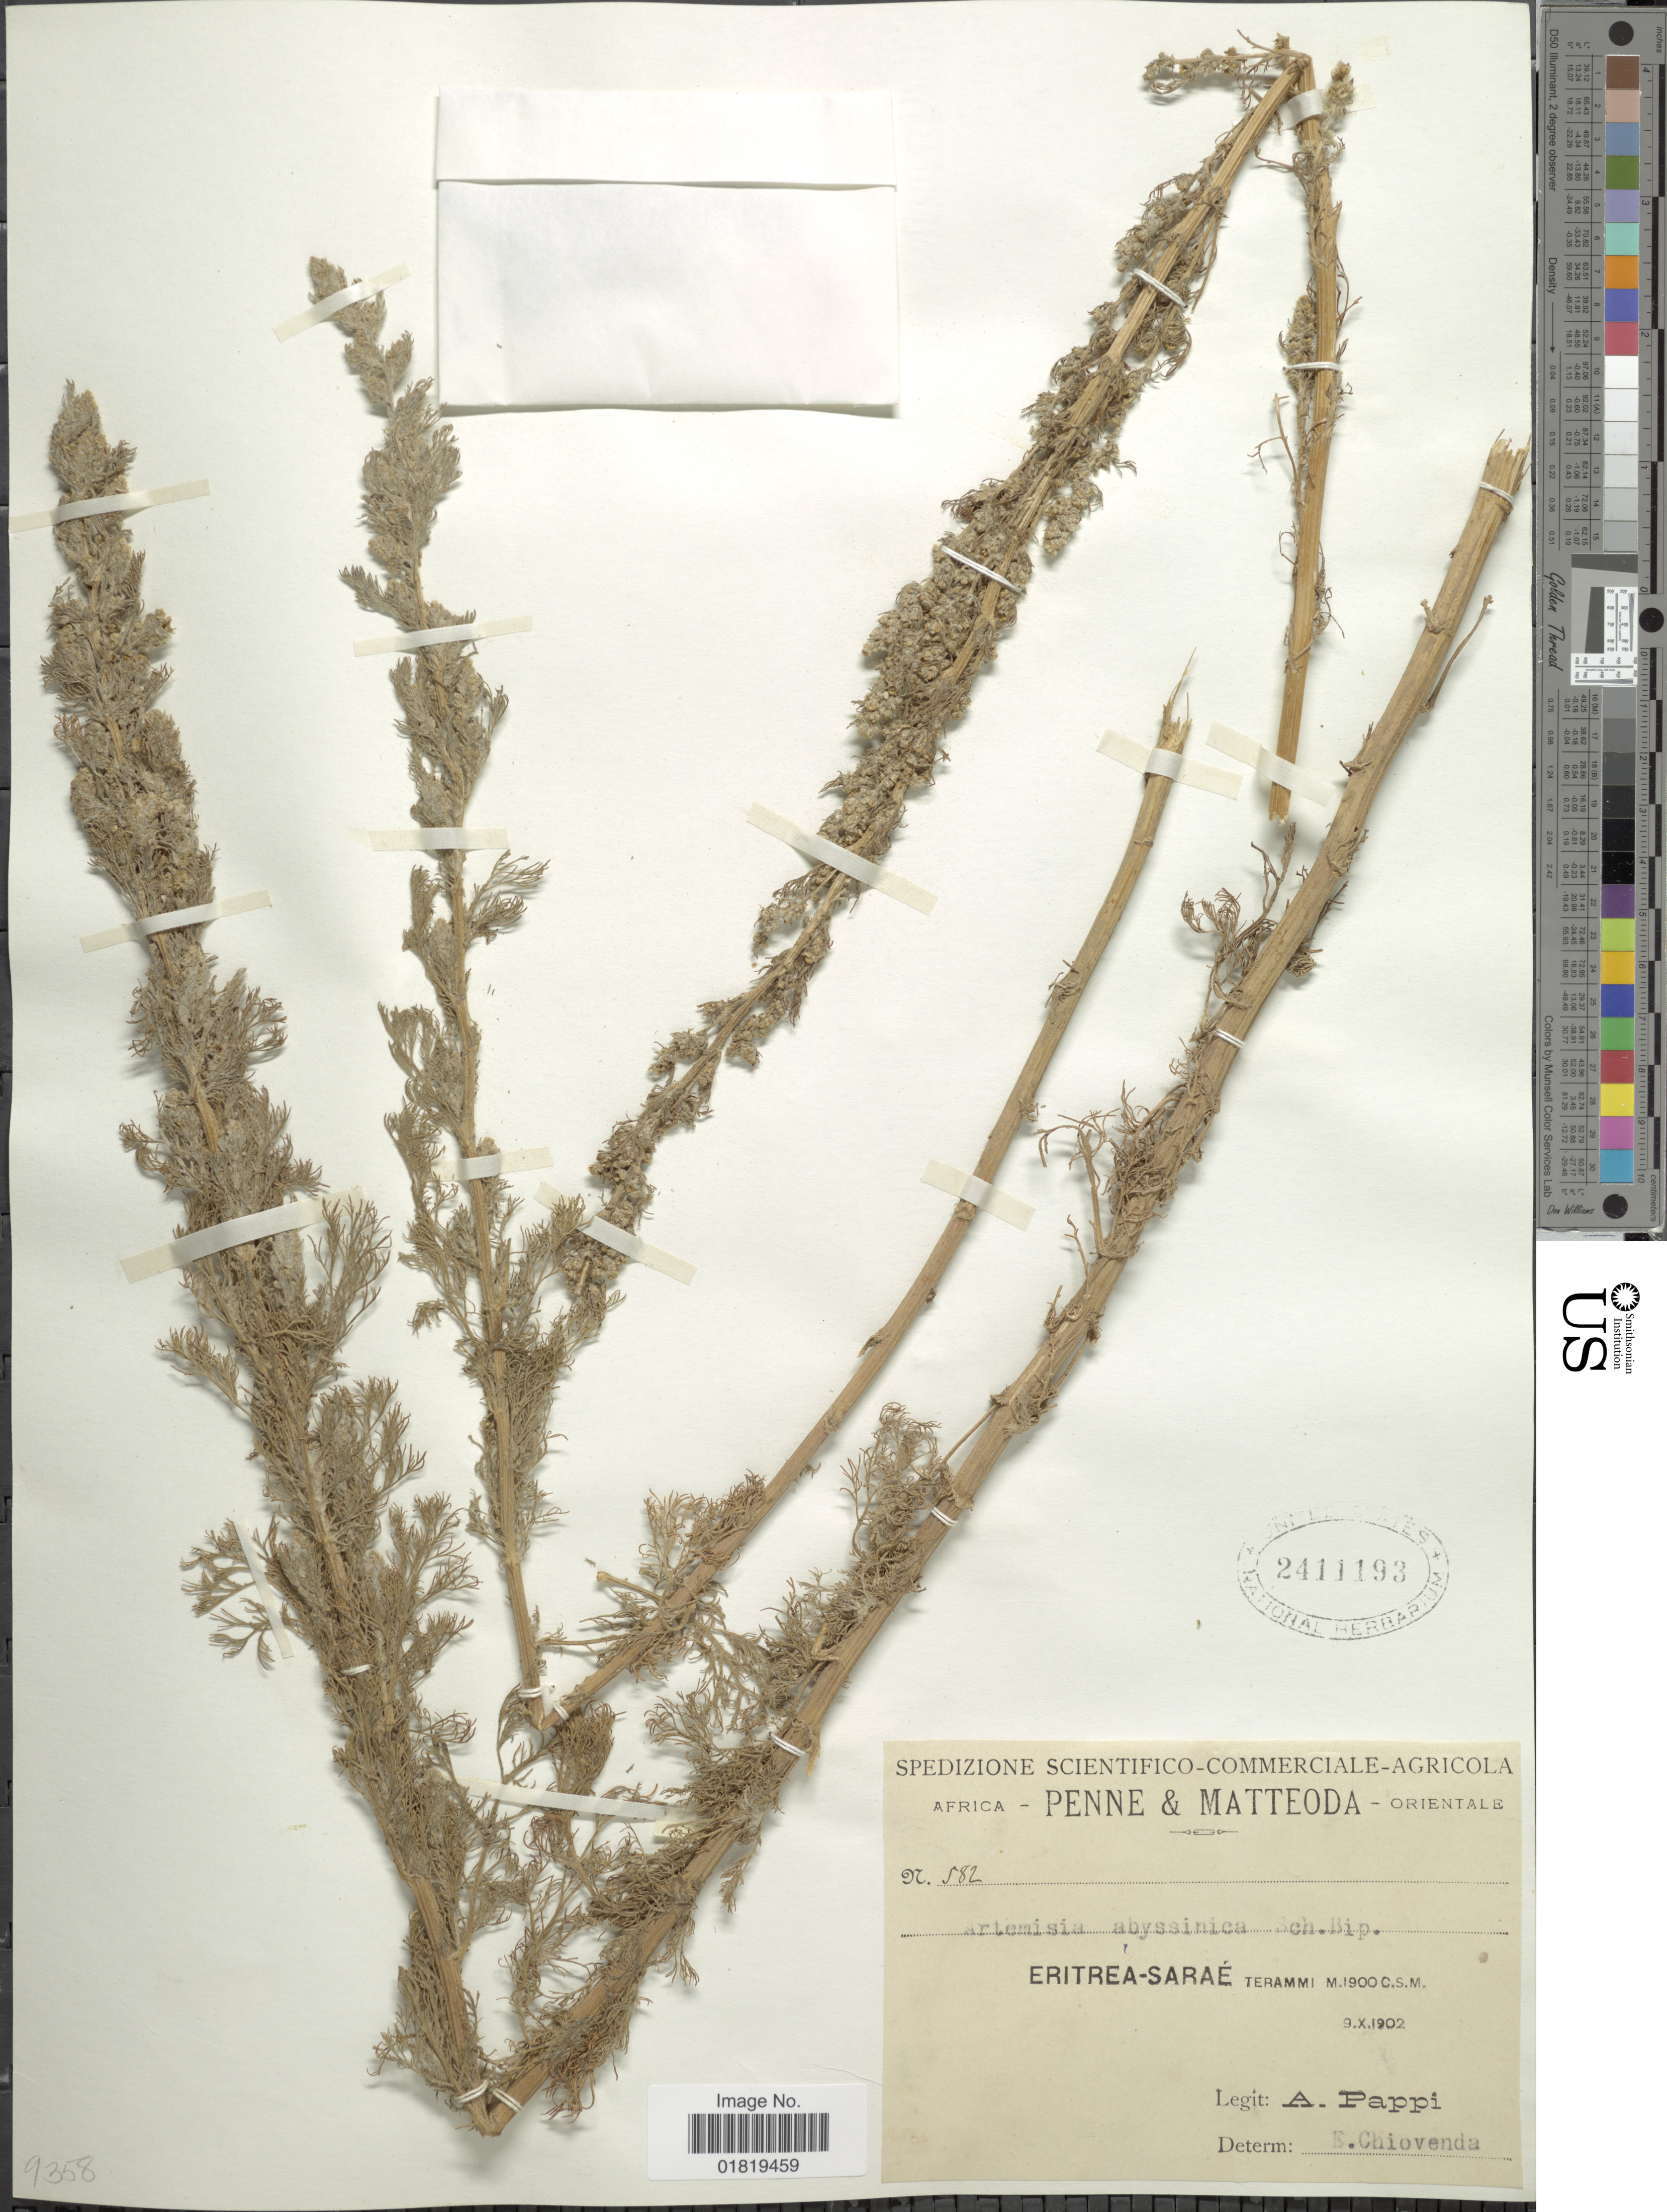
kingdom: Plantae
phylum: Tracheophyta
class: Magnoliopsida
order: Asterales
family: Asteraceae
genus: Artemisia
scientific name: Artemisia abyssinica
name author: Sch. Bip.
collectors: A. Pappi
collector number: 582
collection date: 1902-10-09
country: Eritrea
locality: Eritrea-Sarae, Terammi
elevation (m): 1900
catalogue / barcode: US 2411193